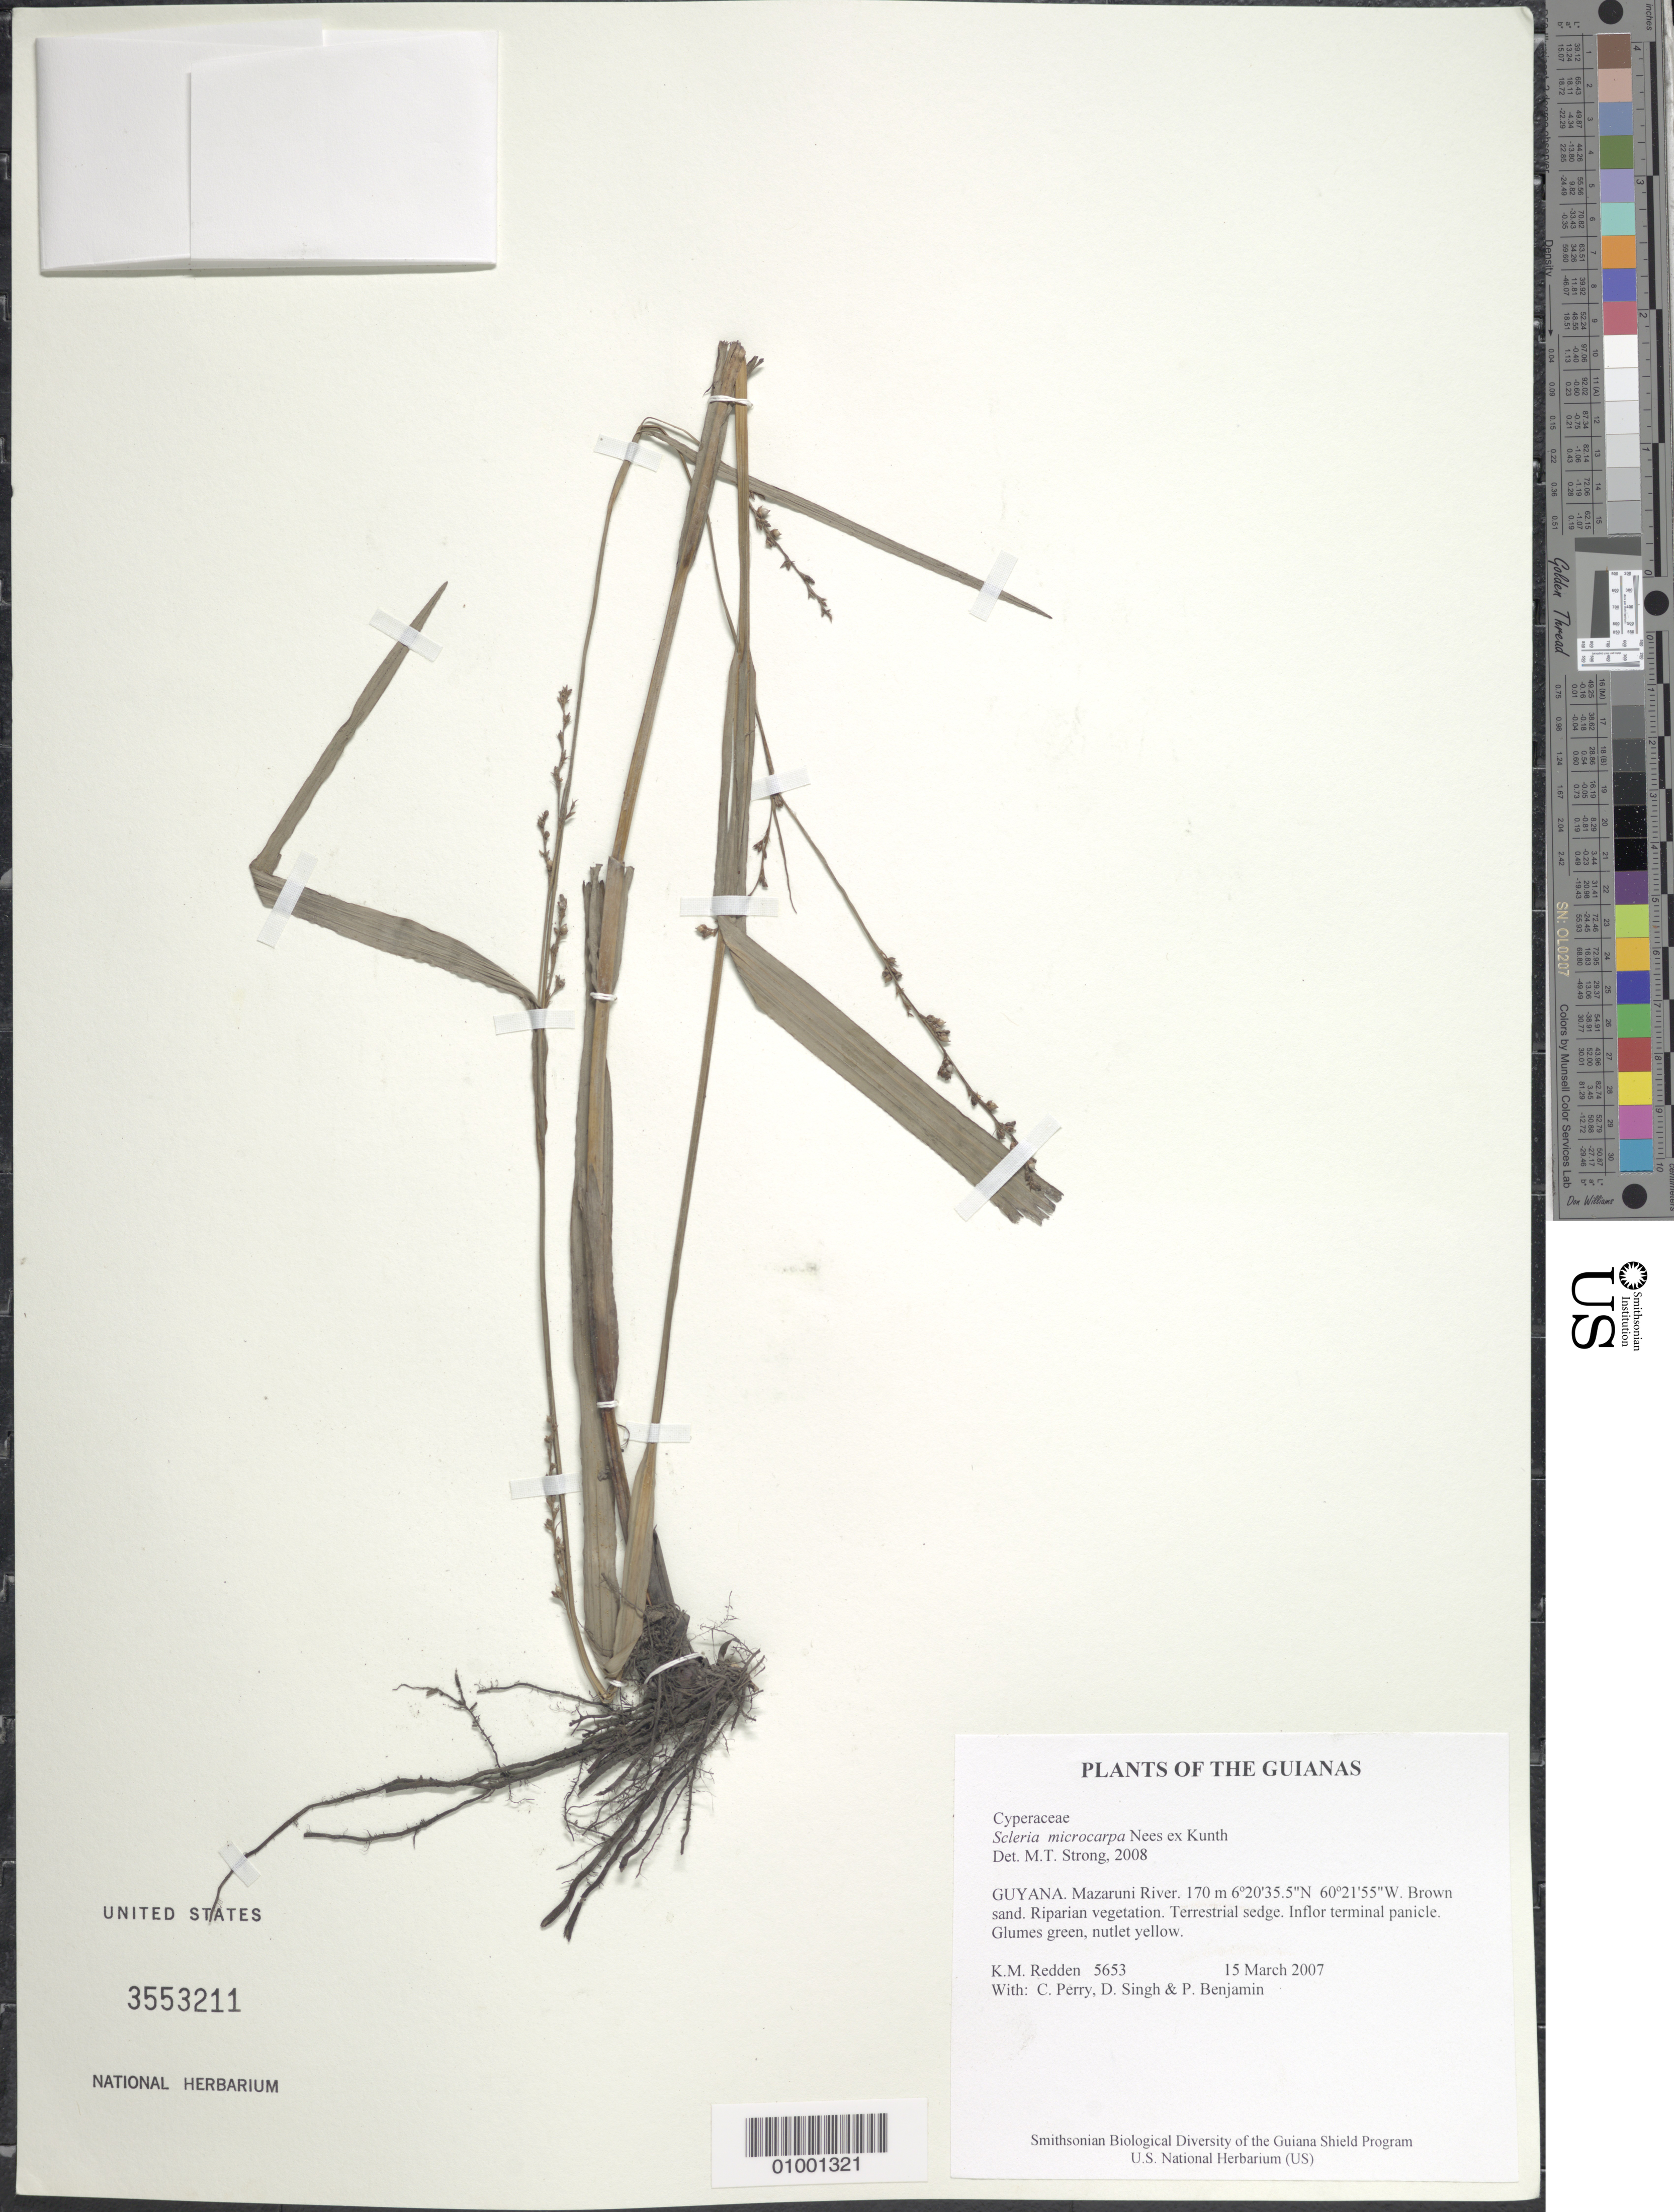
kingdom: Plantae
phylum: Tracheophyta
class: Liliopsida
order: Poales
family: Cyperaceae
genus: Scleria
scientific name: Scleria microcarpa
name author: Nees ex Kunth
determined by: Strong, M. T., (US), Smithsonian Institution - National Museum of Natural History (UNITED STATES)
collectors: K. M. Redden, C. Perry, D. Singh & P. Benjamin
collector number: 5653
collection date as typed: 15 March 2007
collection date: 2007-03-15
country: Guyana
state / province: Cuyuni-Mazaruni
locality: Mazaruni River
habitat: Brown sand. Riparian vegetation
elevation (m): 170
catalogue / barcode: US 3553211